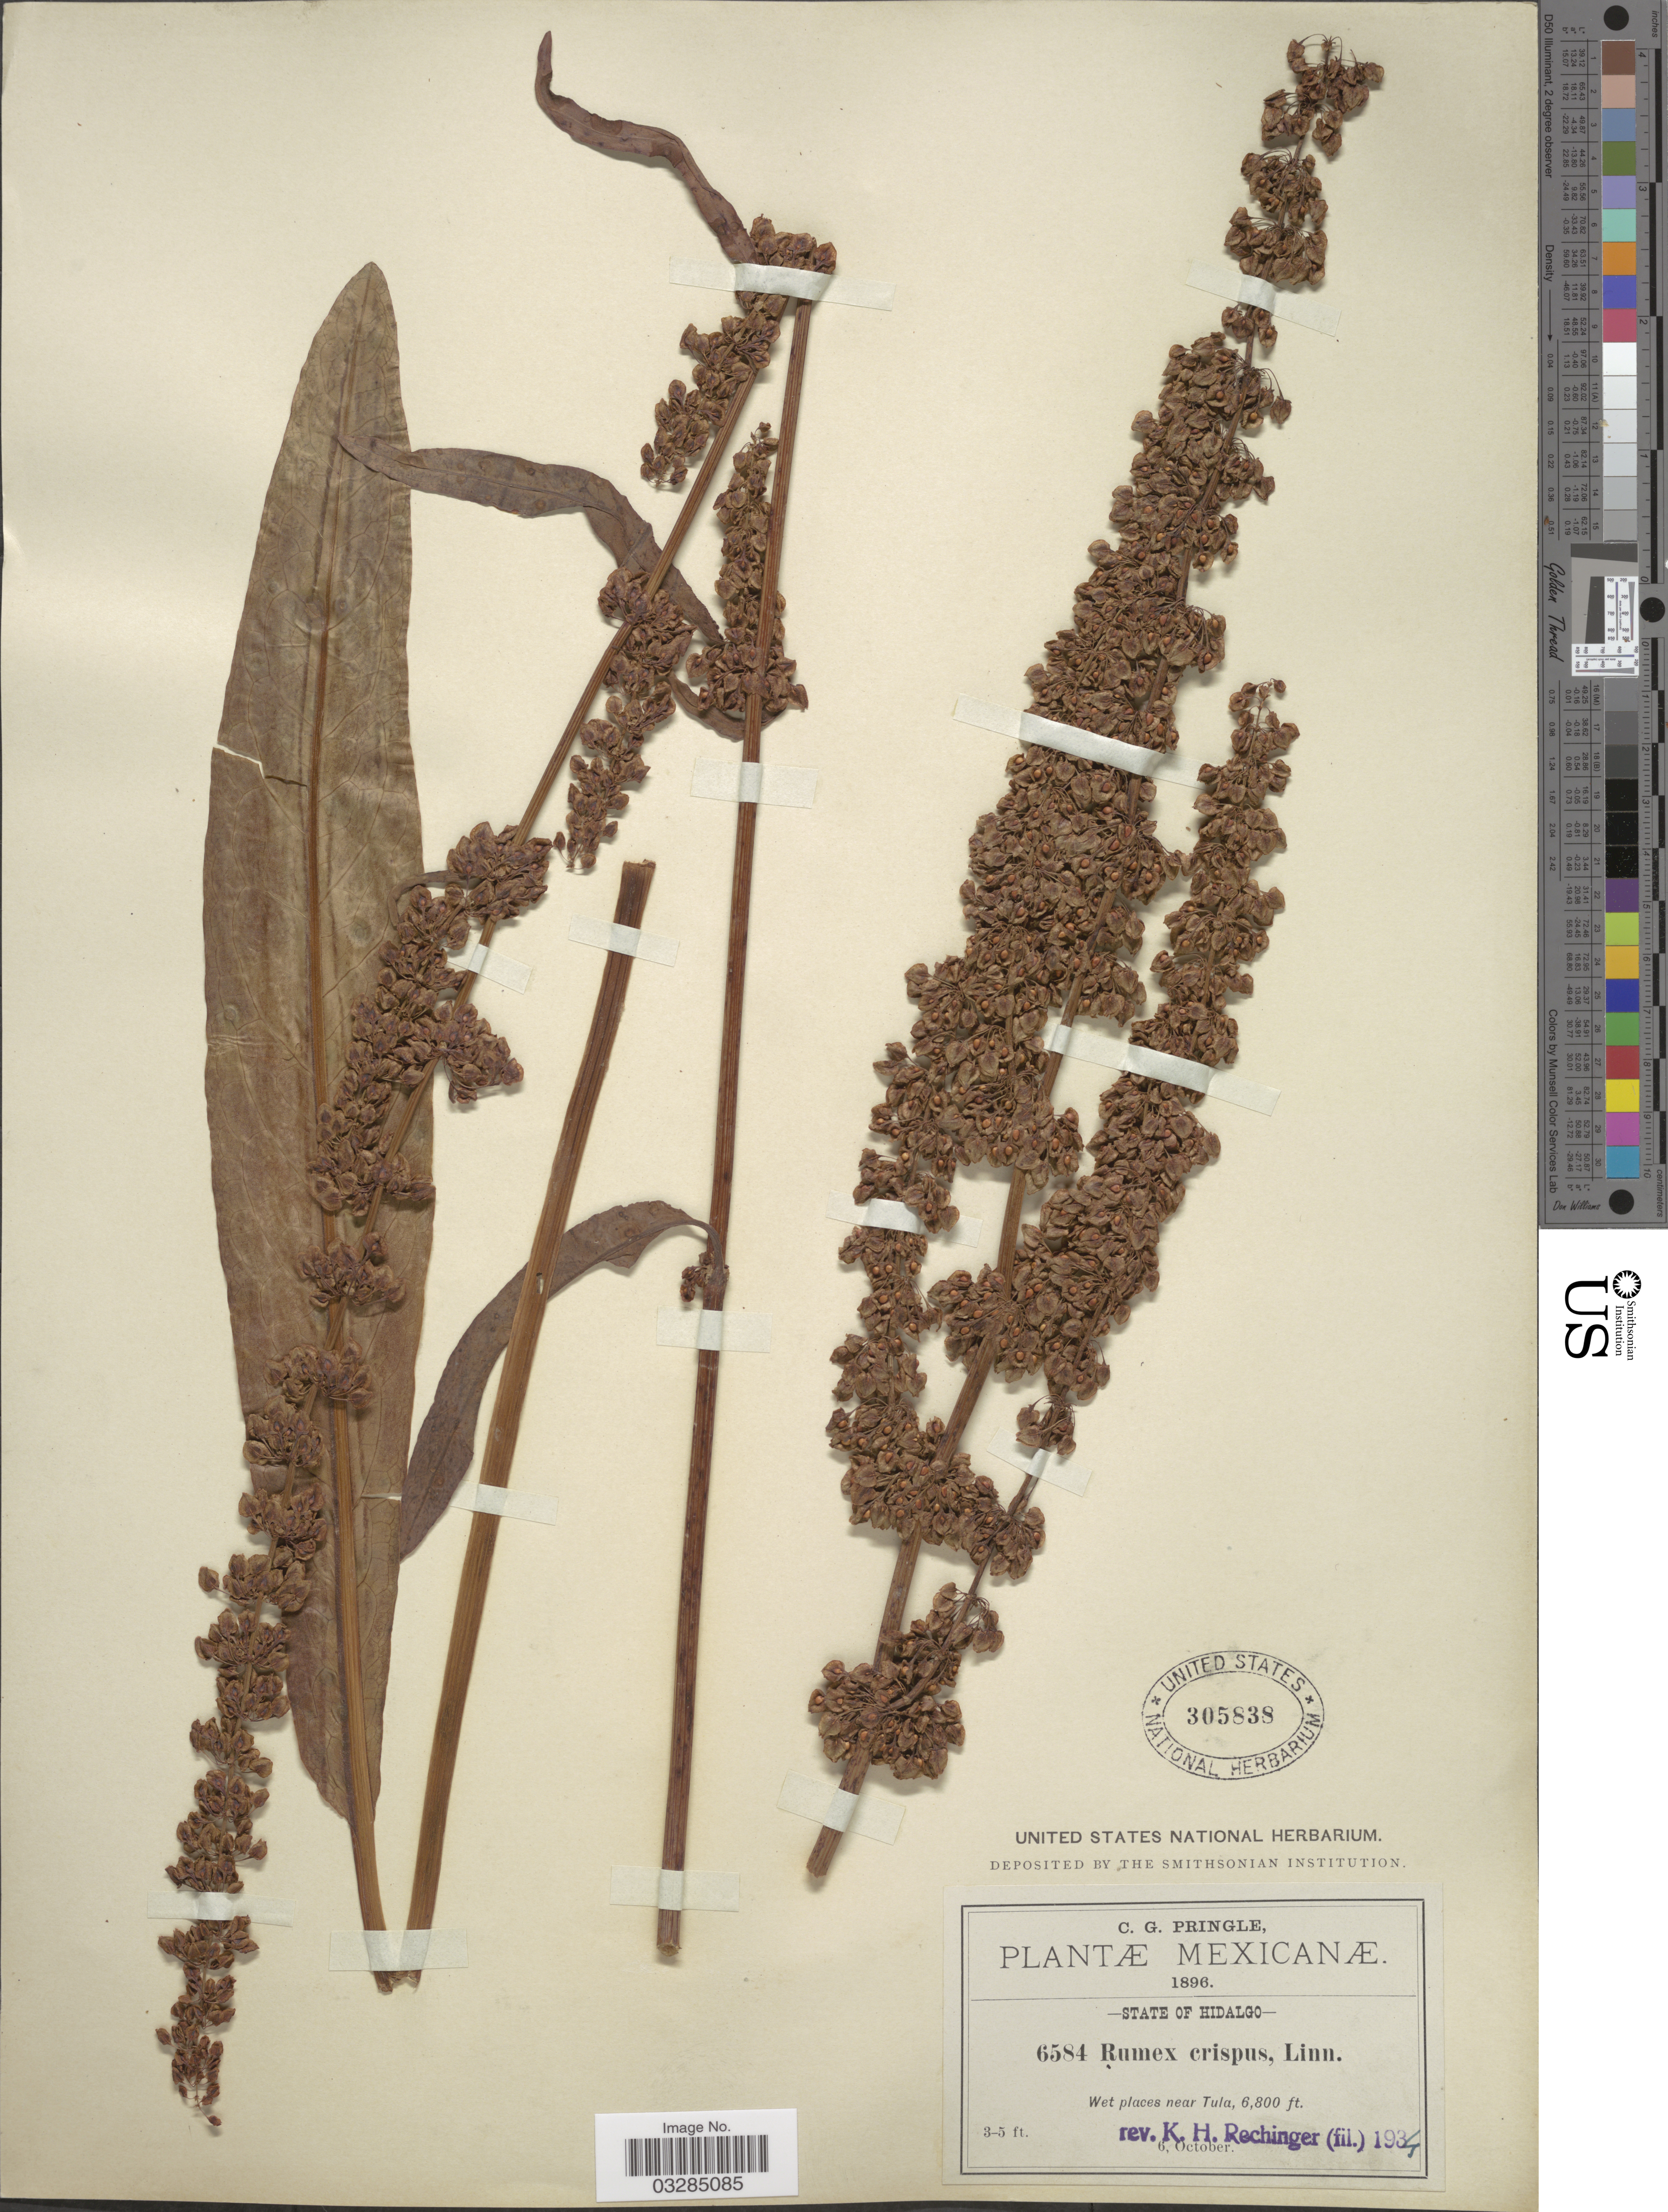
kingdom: Plantae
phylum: Tracheophyta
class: Magnoliopsida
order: Caryophyllales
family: Polygonaceae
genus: Rumex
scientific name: Rumex crispus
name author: L.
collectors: C. G. Pringle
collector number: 6584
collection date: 1896-10-06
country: Mexico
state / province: Hidalgo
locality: Wet places near Tula.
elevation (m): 2073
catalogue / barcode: US 305838